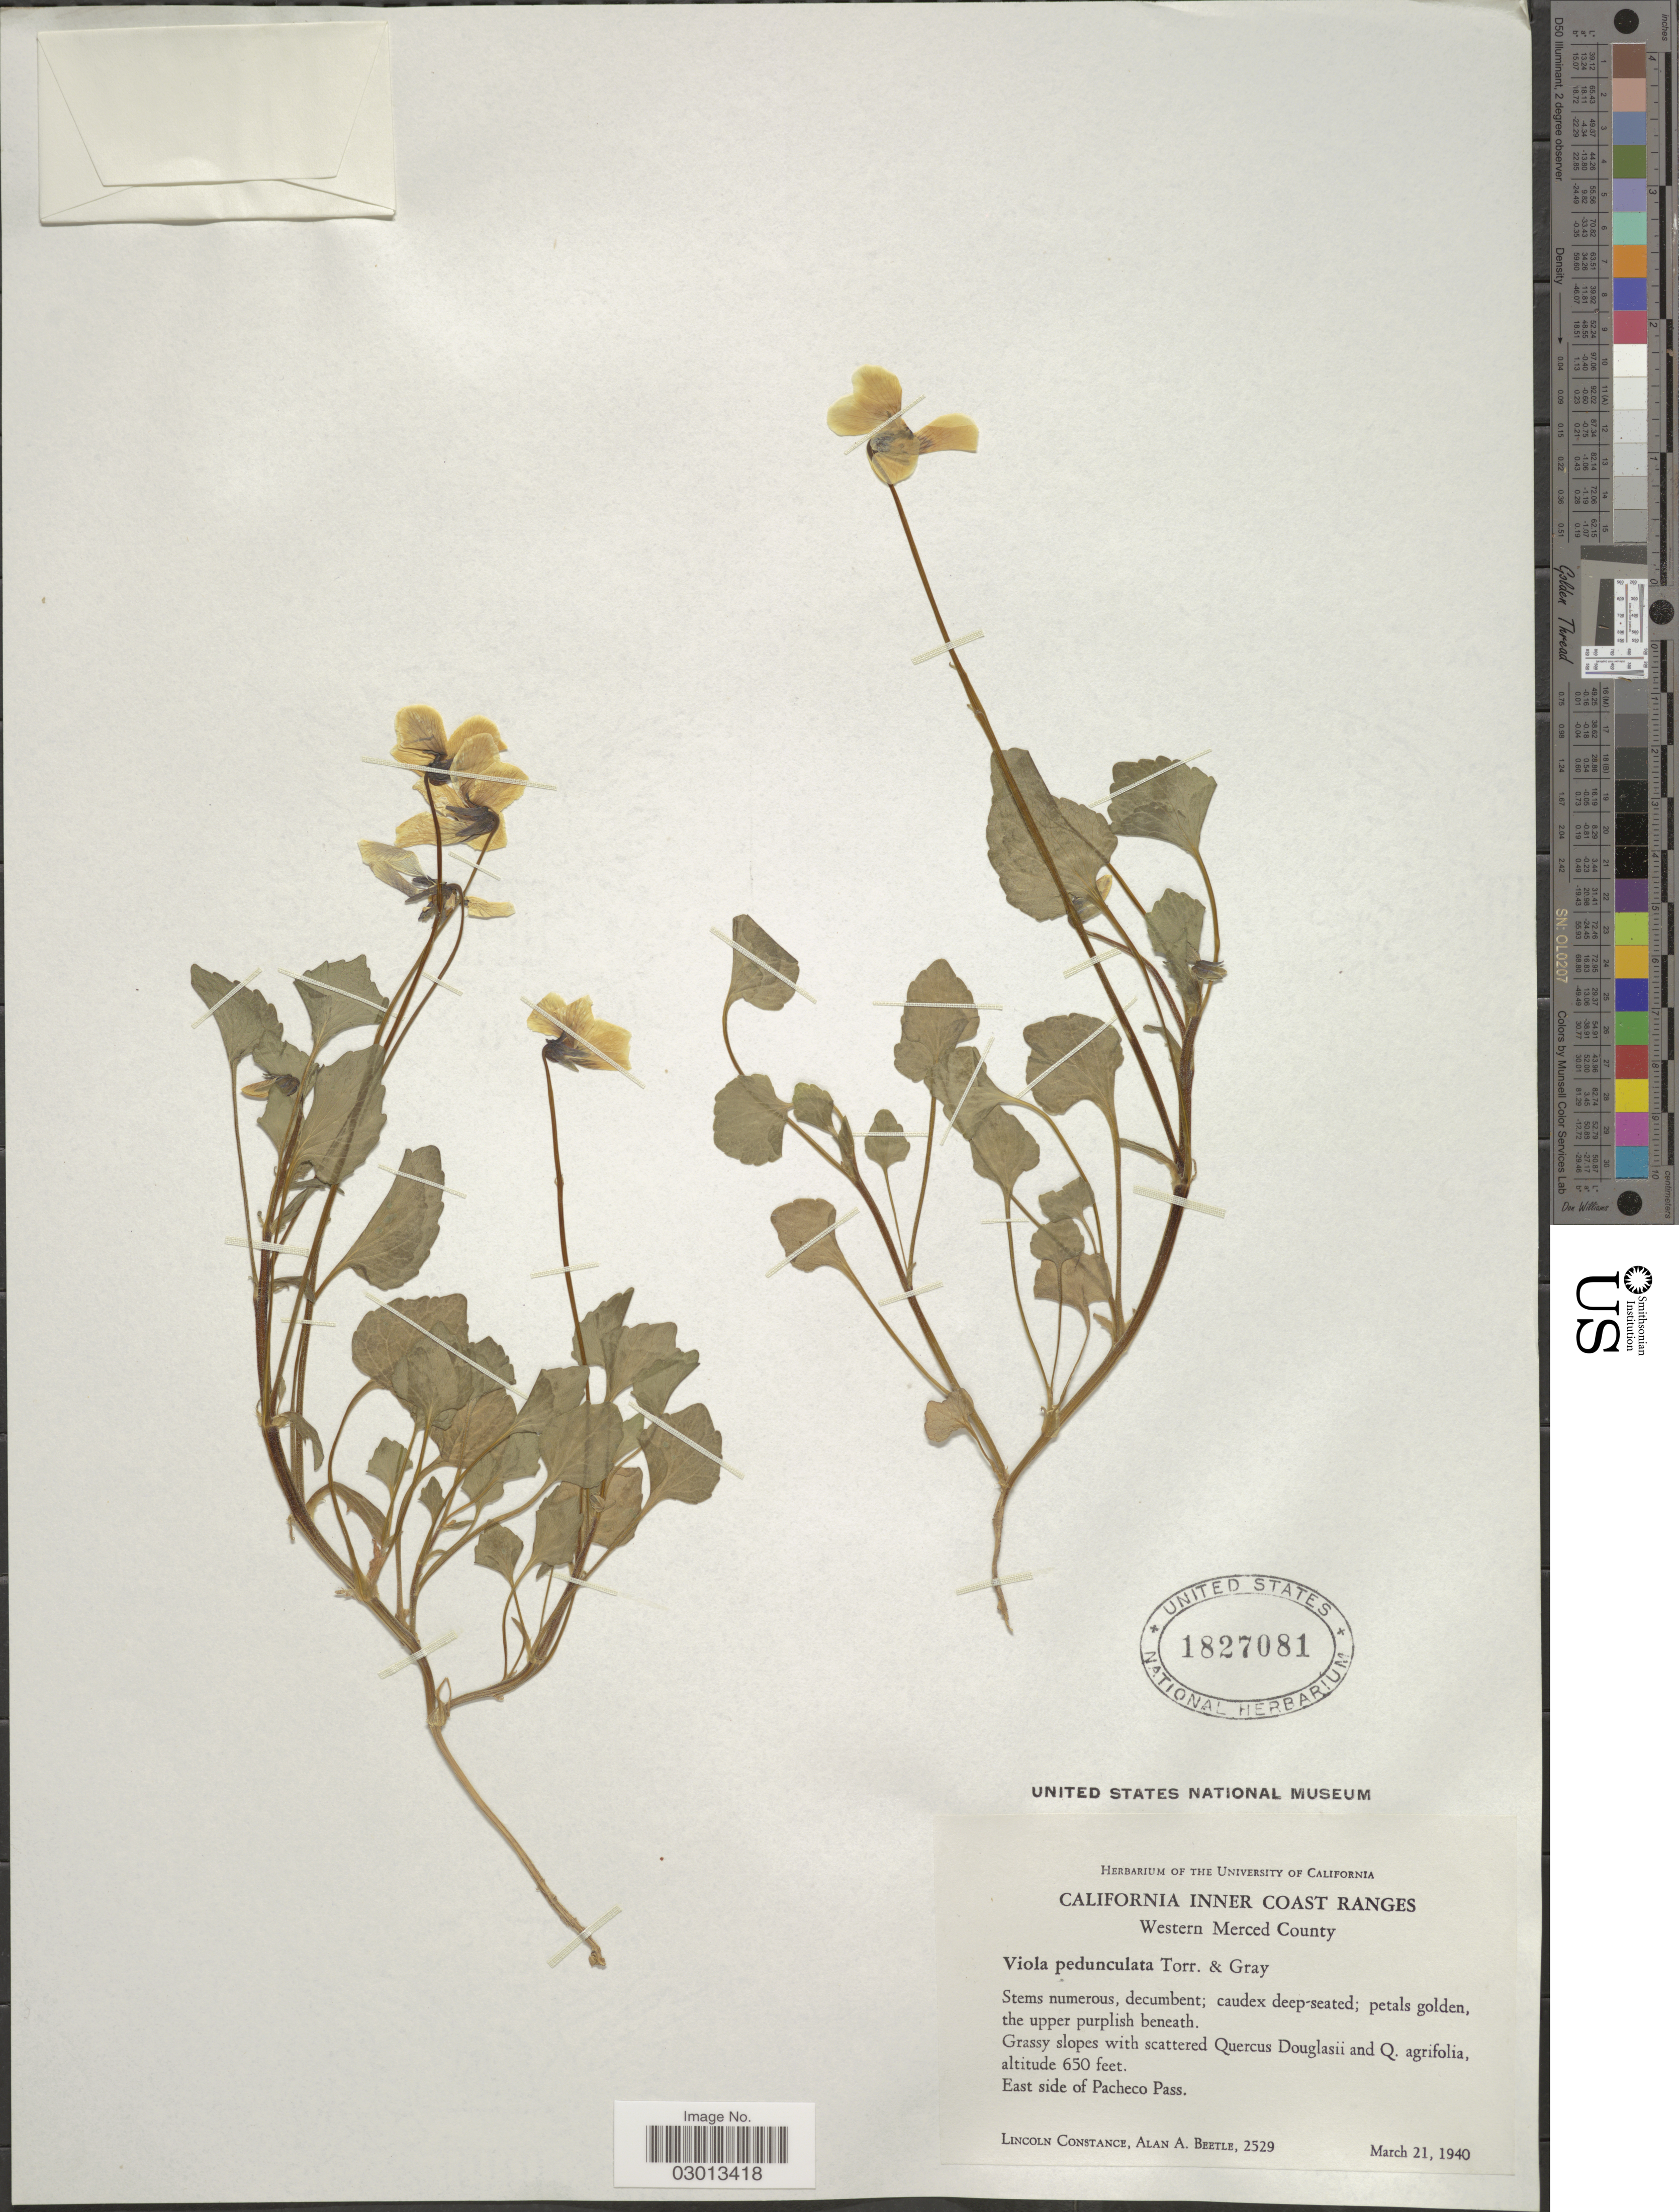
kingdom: Plantae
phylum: Tracheophyta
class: Magnoliopsida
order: Malpighiales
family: Violaceae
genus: Viola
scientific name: Viola pedunculata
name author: Torr. & A. Gray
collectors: L. Constance & A. A. Beetle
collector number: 2529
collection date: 1940-03-21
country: United States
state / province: California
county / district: Merced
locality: California Inner Coast Ranges. Western Merced County. East side of Pacheco Pass.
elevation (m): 198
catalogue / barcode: US 1827081